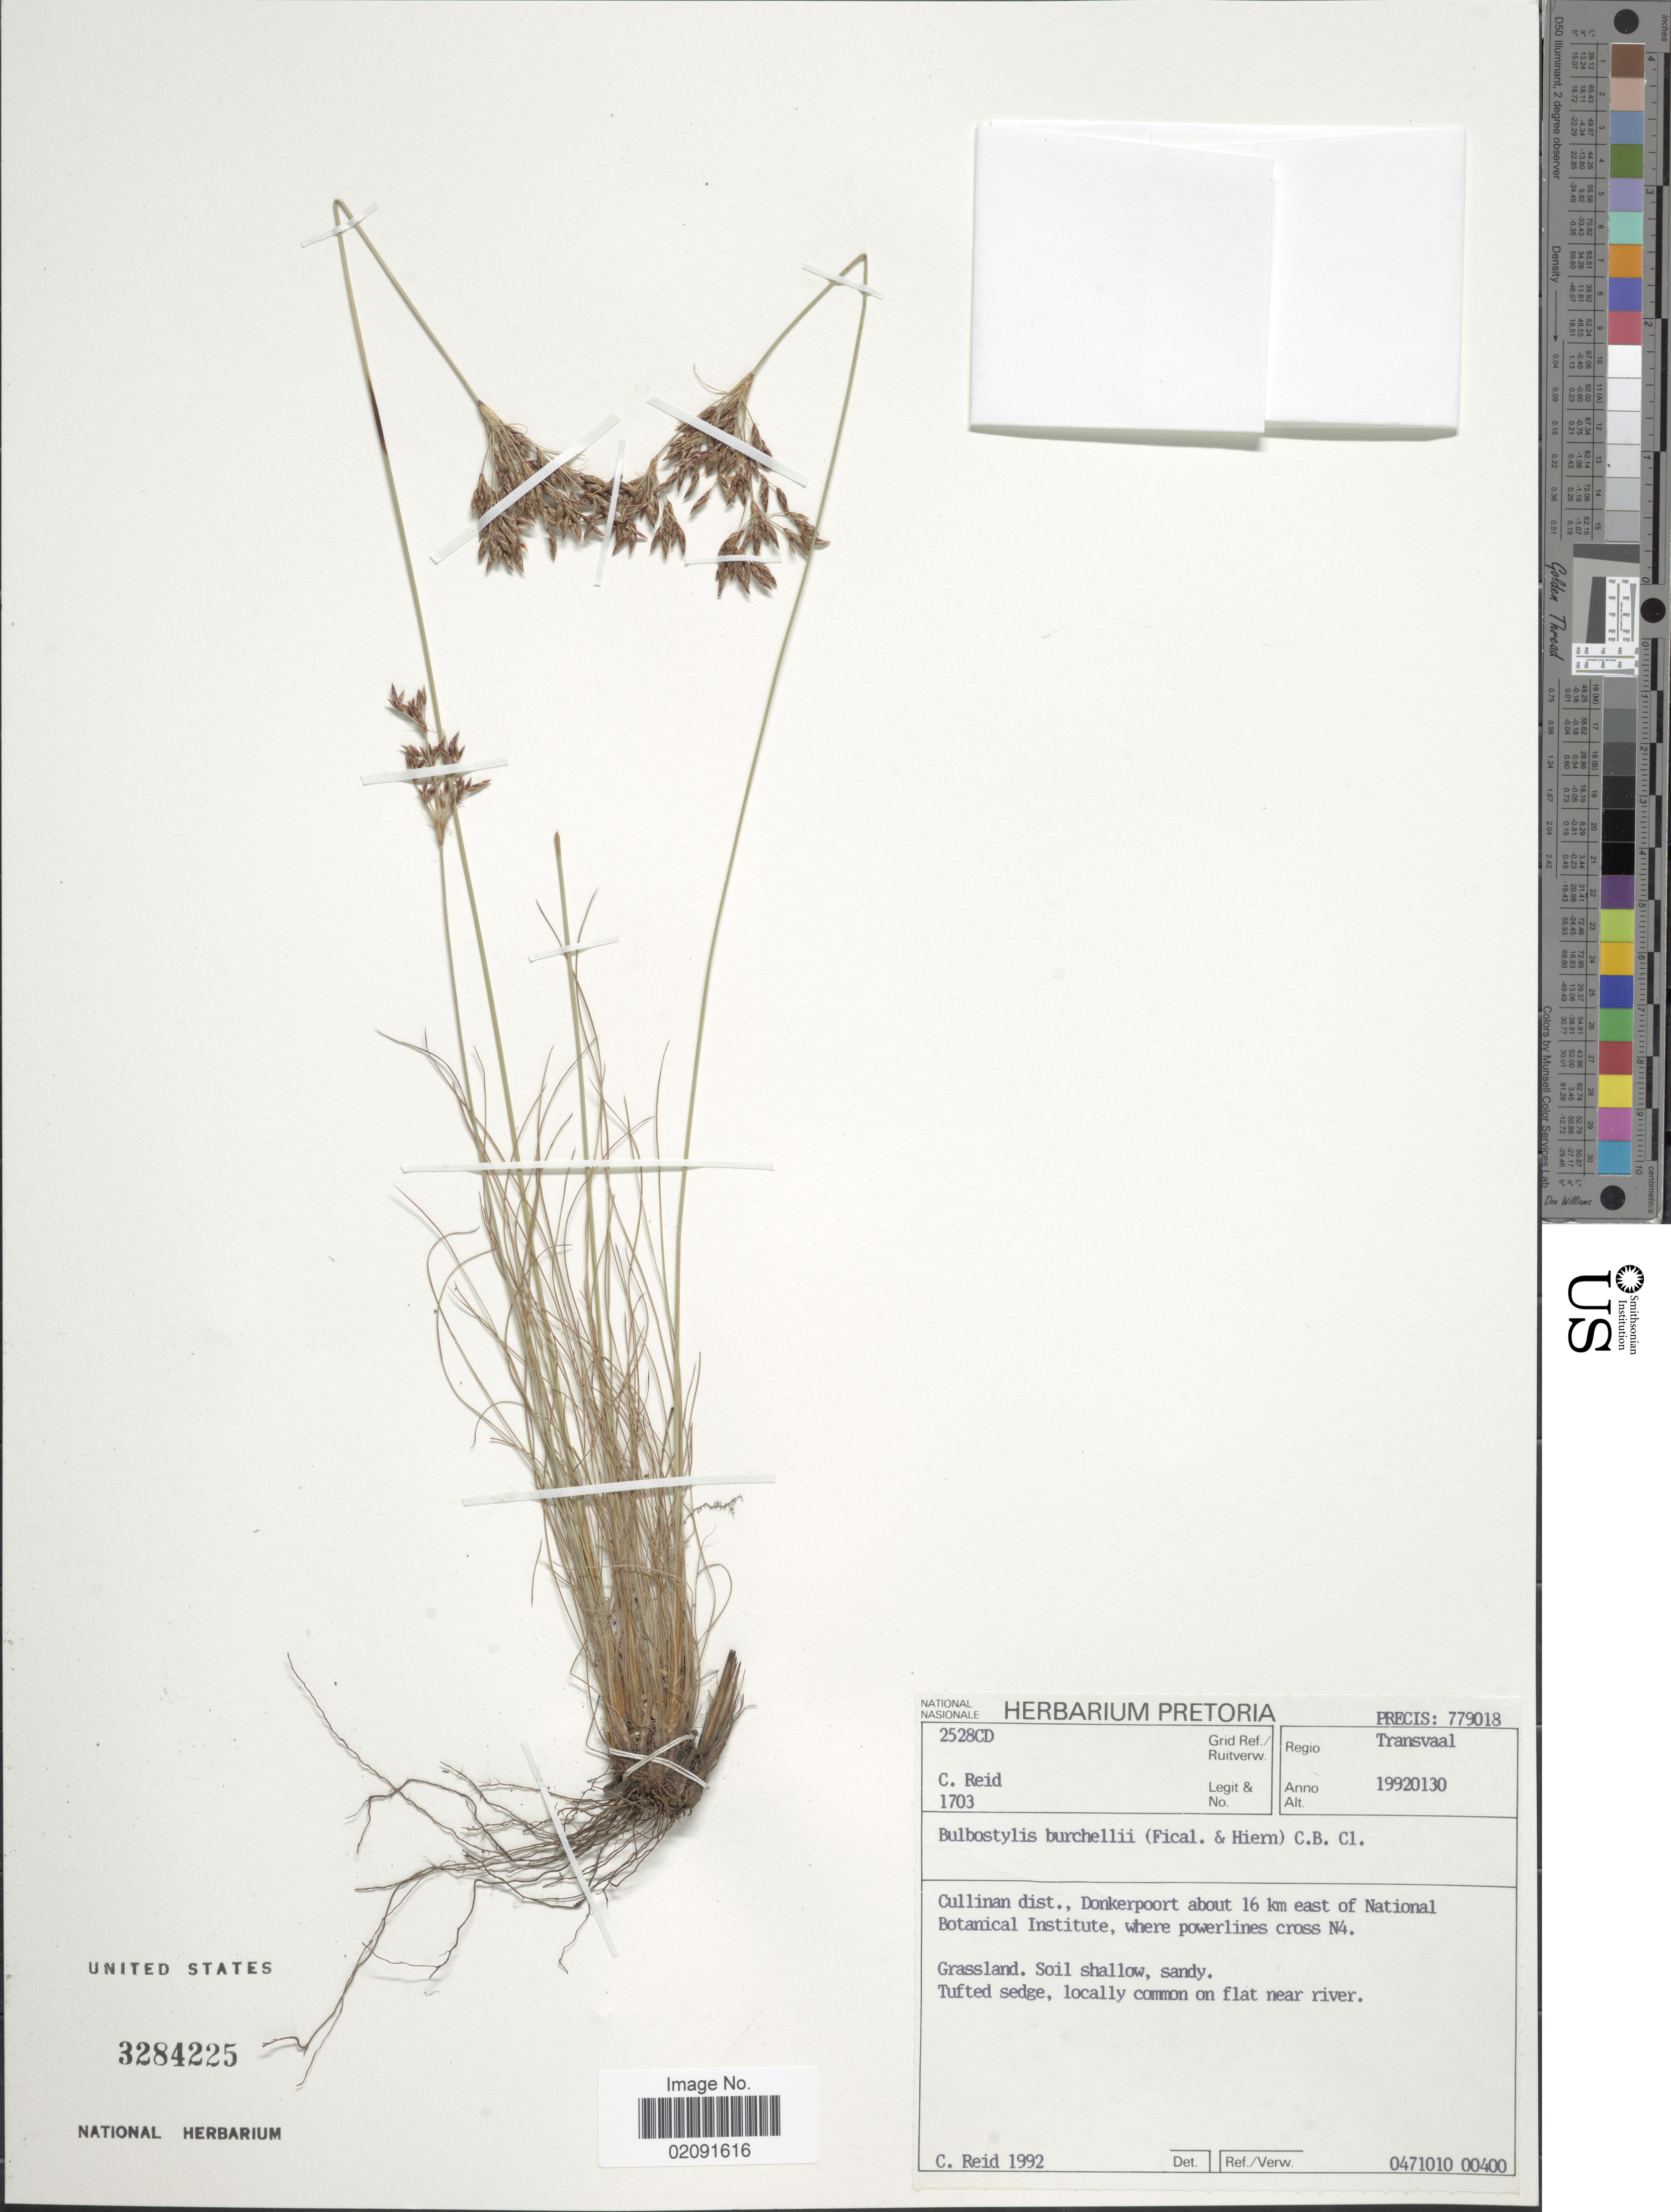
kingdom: Plantae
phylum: Tracheophyta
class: Liliopsida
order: Poales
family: Cyperaceae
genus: Bulbostylis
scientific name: Bulbostylis burchellii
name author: (Ficalho & Hiern) C.B. Clarke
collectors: C. Reid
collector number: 1703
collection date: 1992-01-30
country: South Africa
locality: Regio Transvaal. Cullinan dist., Donkerpoort about 16 km east of National Botanical Institute, where powerlines cross N4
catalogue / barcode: US 3284225